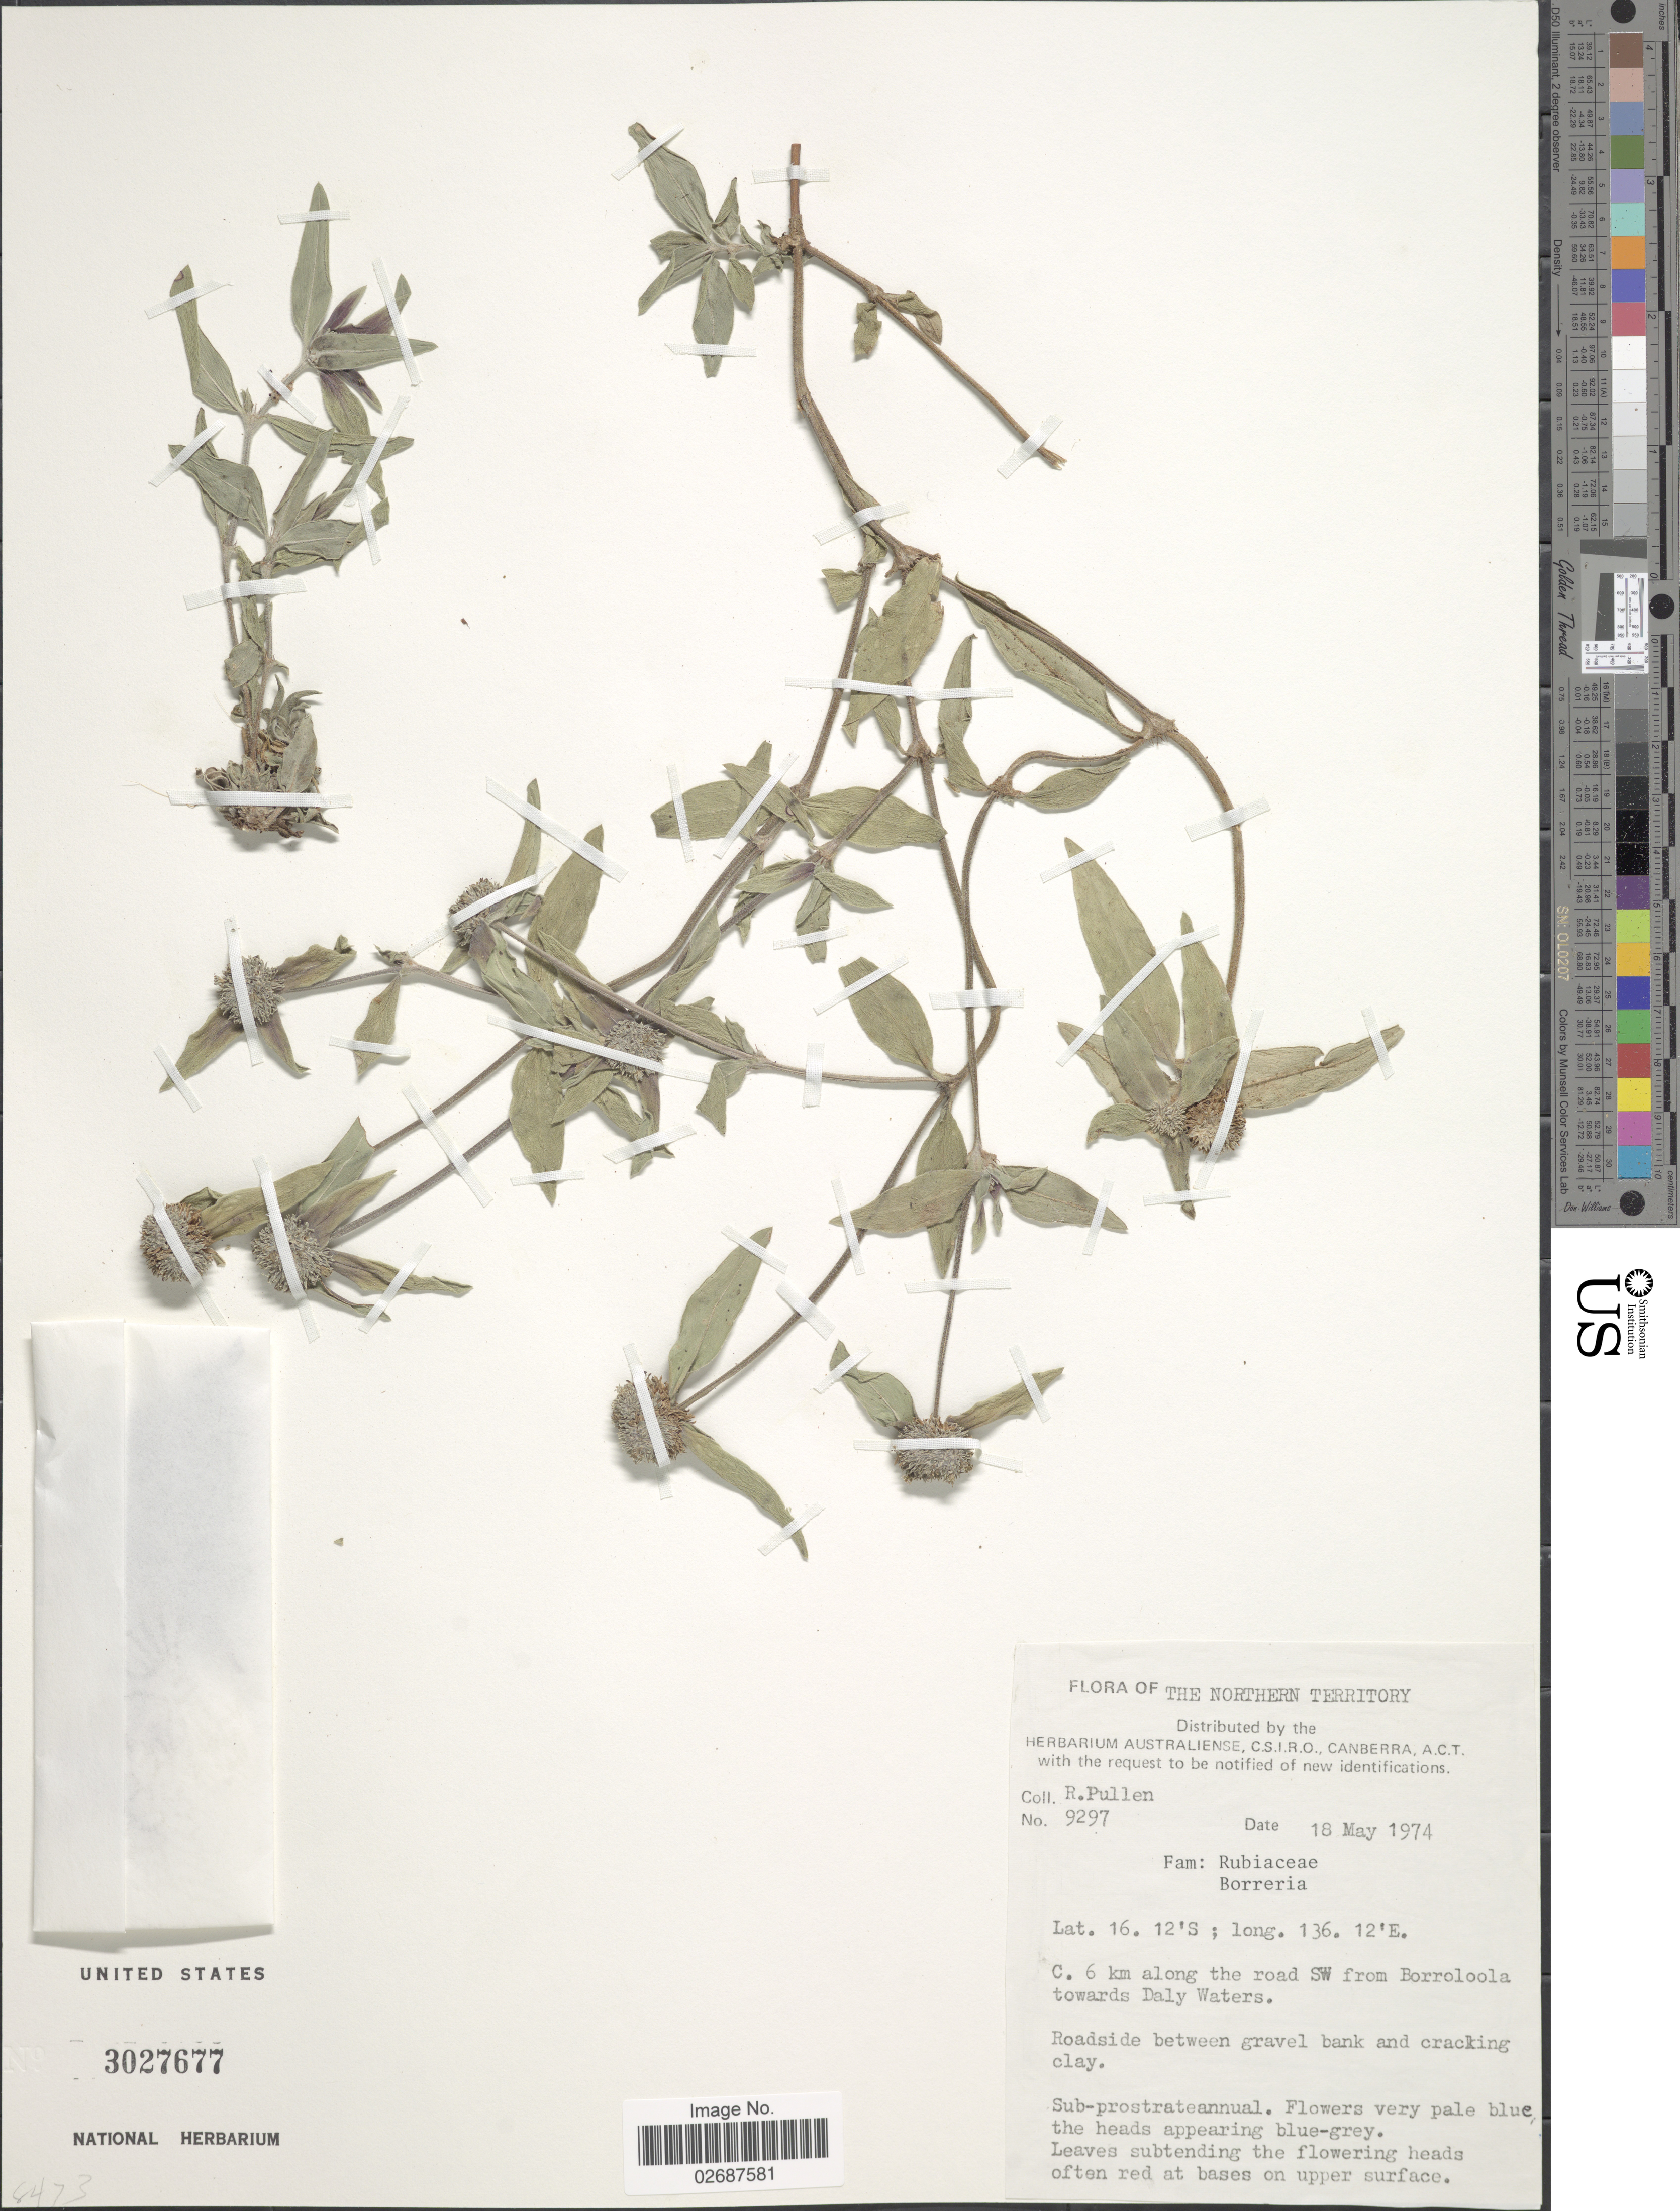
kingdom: Plantae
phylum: Tracheophyta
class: Magnoliopsida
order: Gentianales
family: Rubiaceae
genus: Borreria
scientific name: Borreria sp.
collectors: R. Pullen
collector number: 9297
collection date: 1974-05-18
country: Australia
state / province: Northern Territory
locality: C. 6 km along the road SW from Borroloola towards Daly Waters, roadside between gravel back and cracking clay.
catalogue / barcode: US 3027677